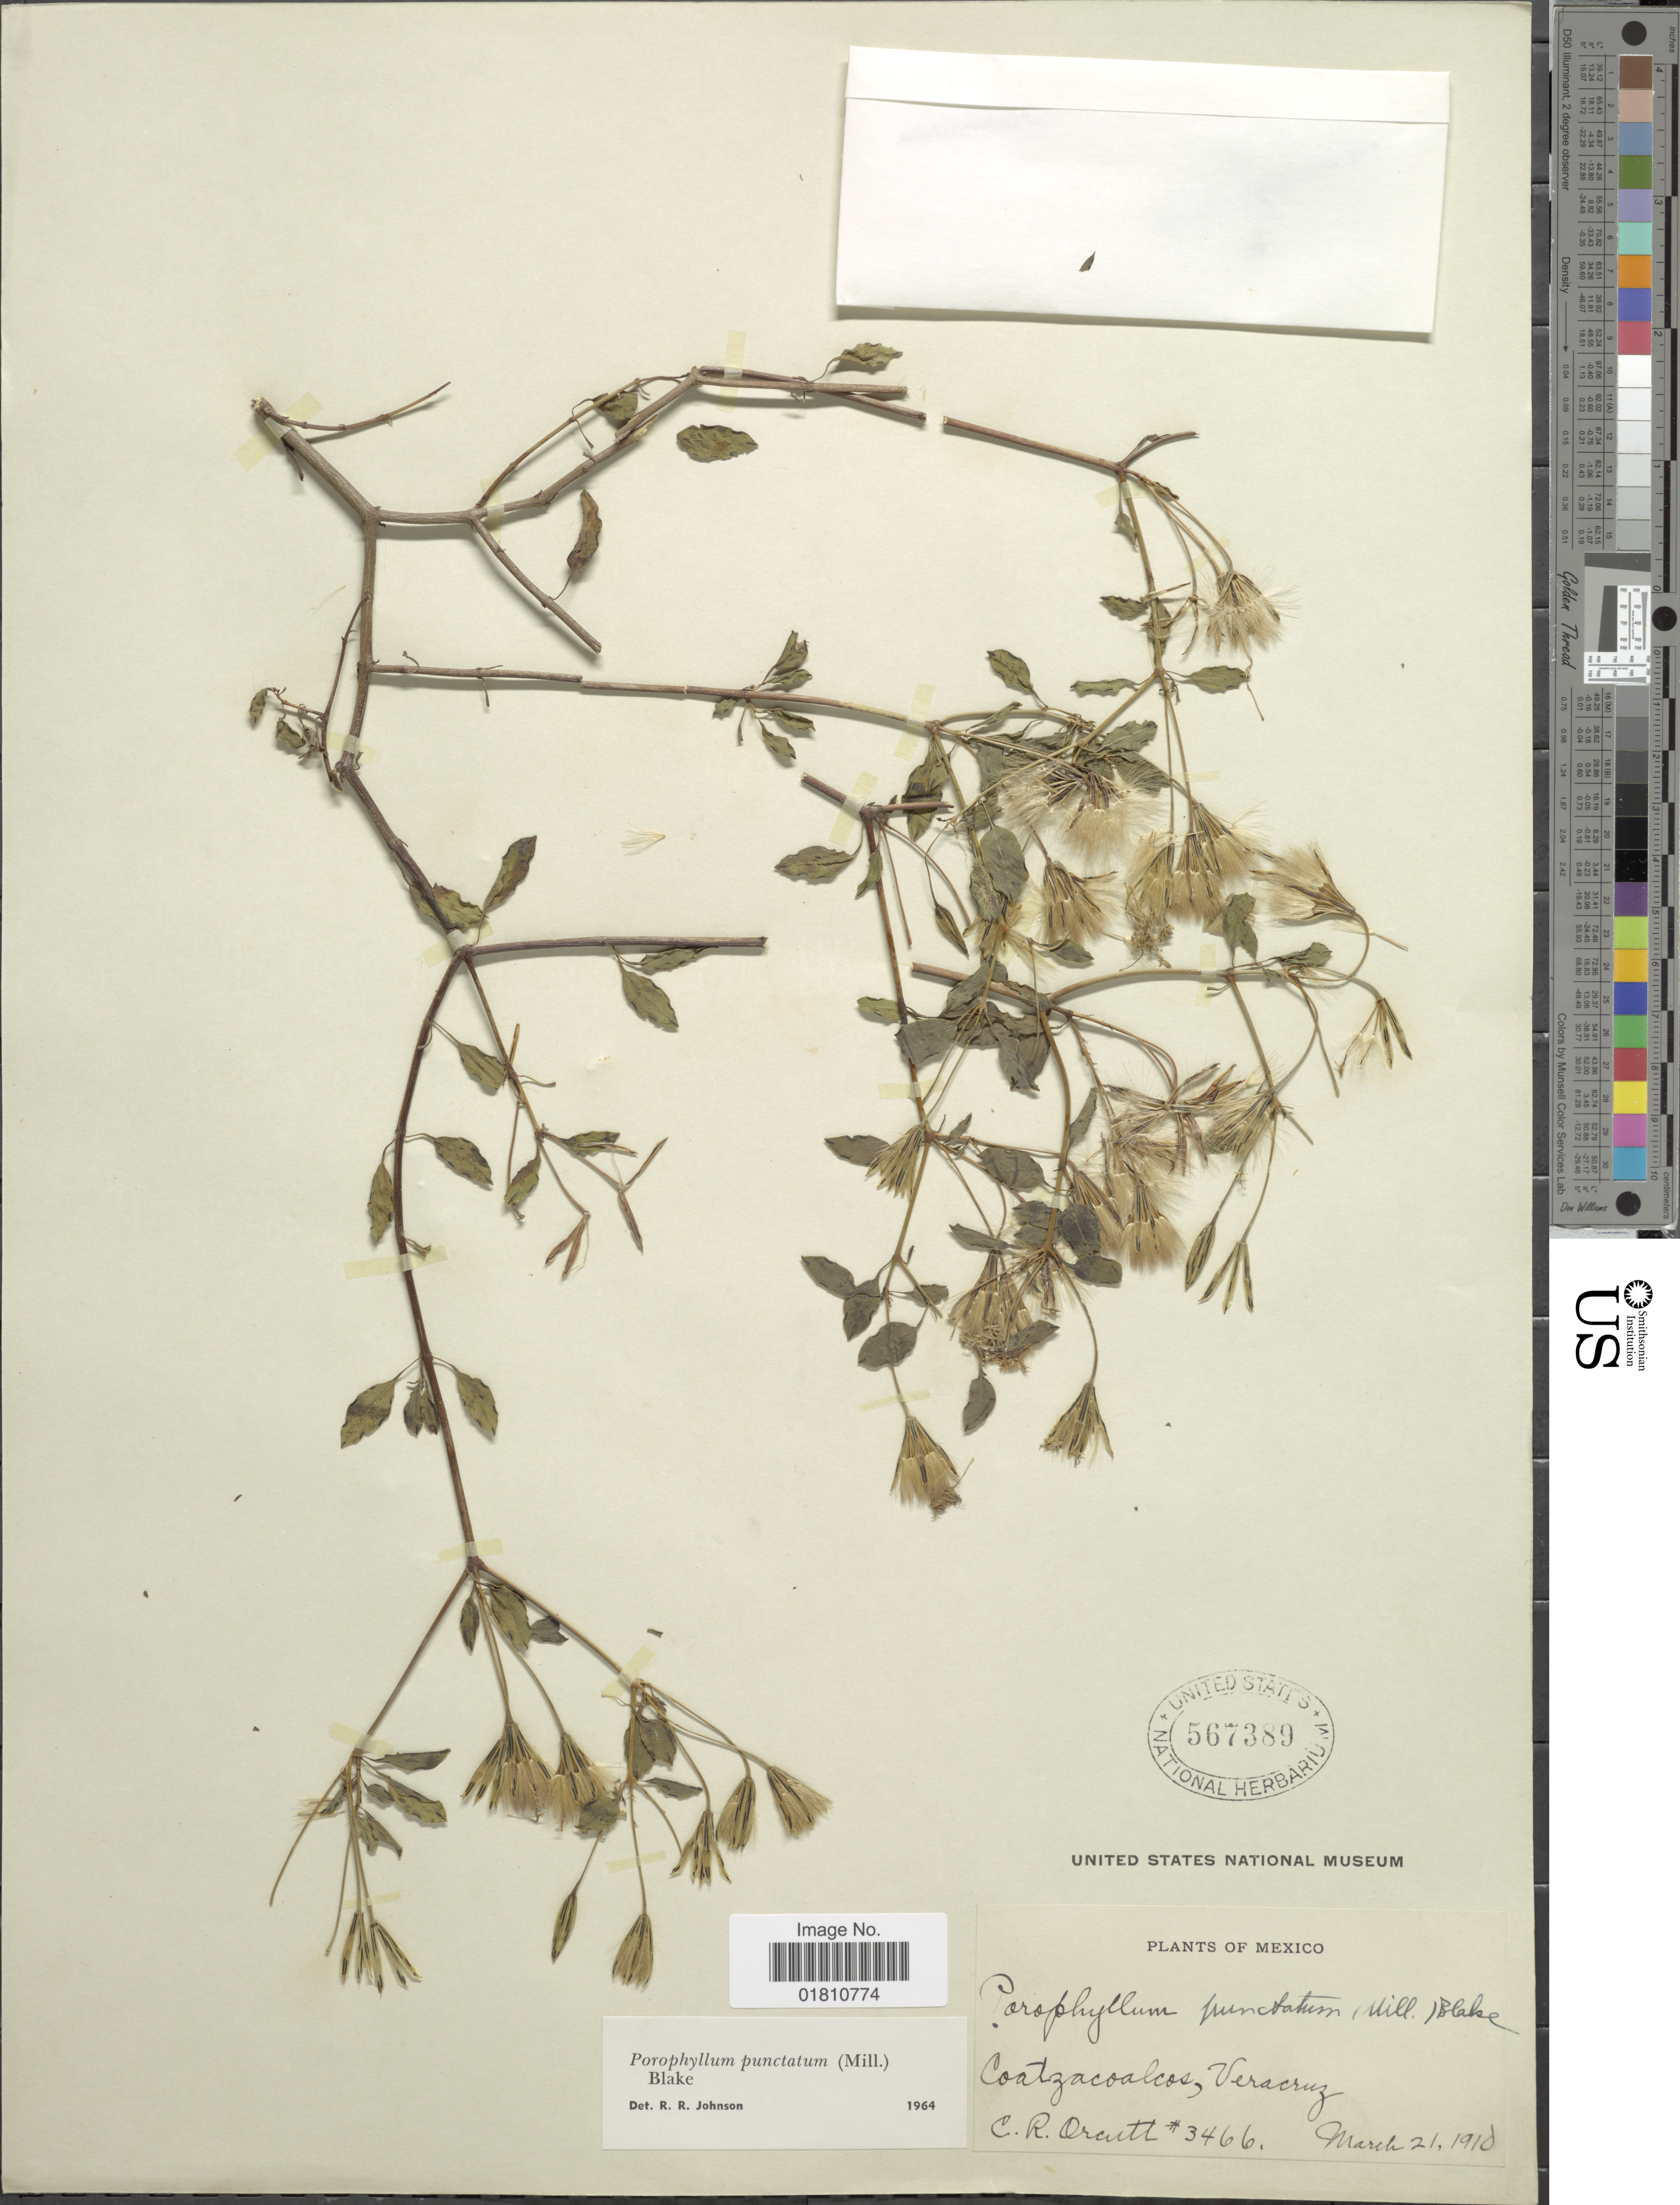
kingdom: Plantae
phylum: Tracheophyta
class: Magnoliopsida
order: Asterales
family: Asteraceae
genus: Porophyllum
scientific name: Porophyllum punctatum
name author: (Mill.) S.F. Blake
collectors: C. R. Orcutt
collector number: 3466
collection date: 1910-03-21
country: Mexico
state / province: Veracruz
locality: Coatzacoalcos, Veracruz.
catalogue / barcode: US 567389